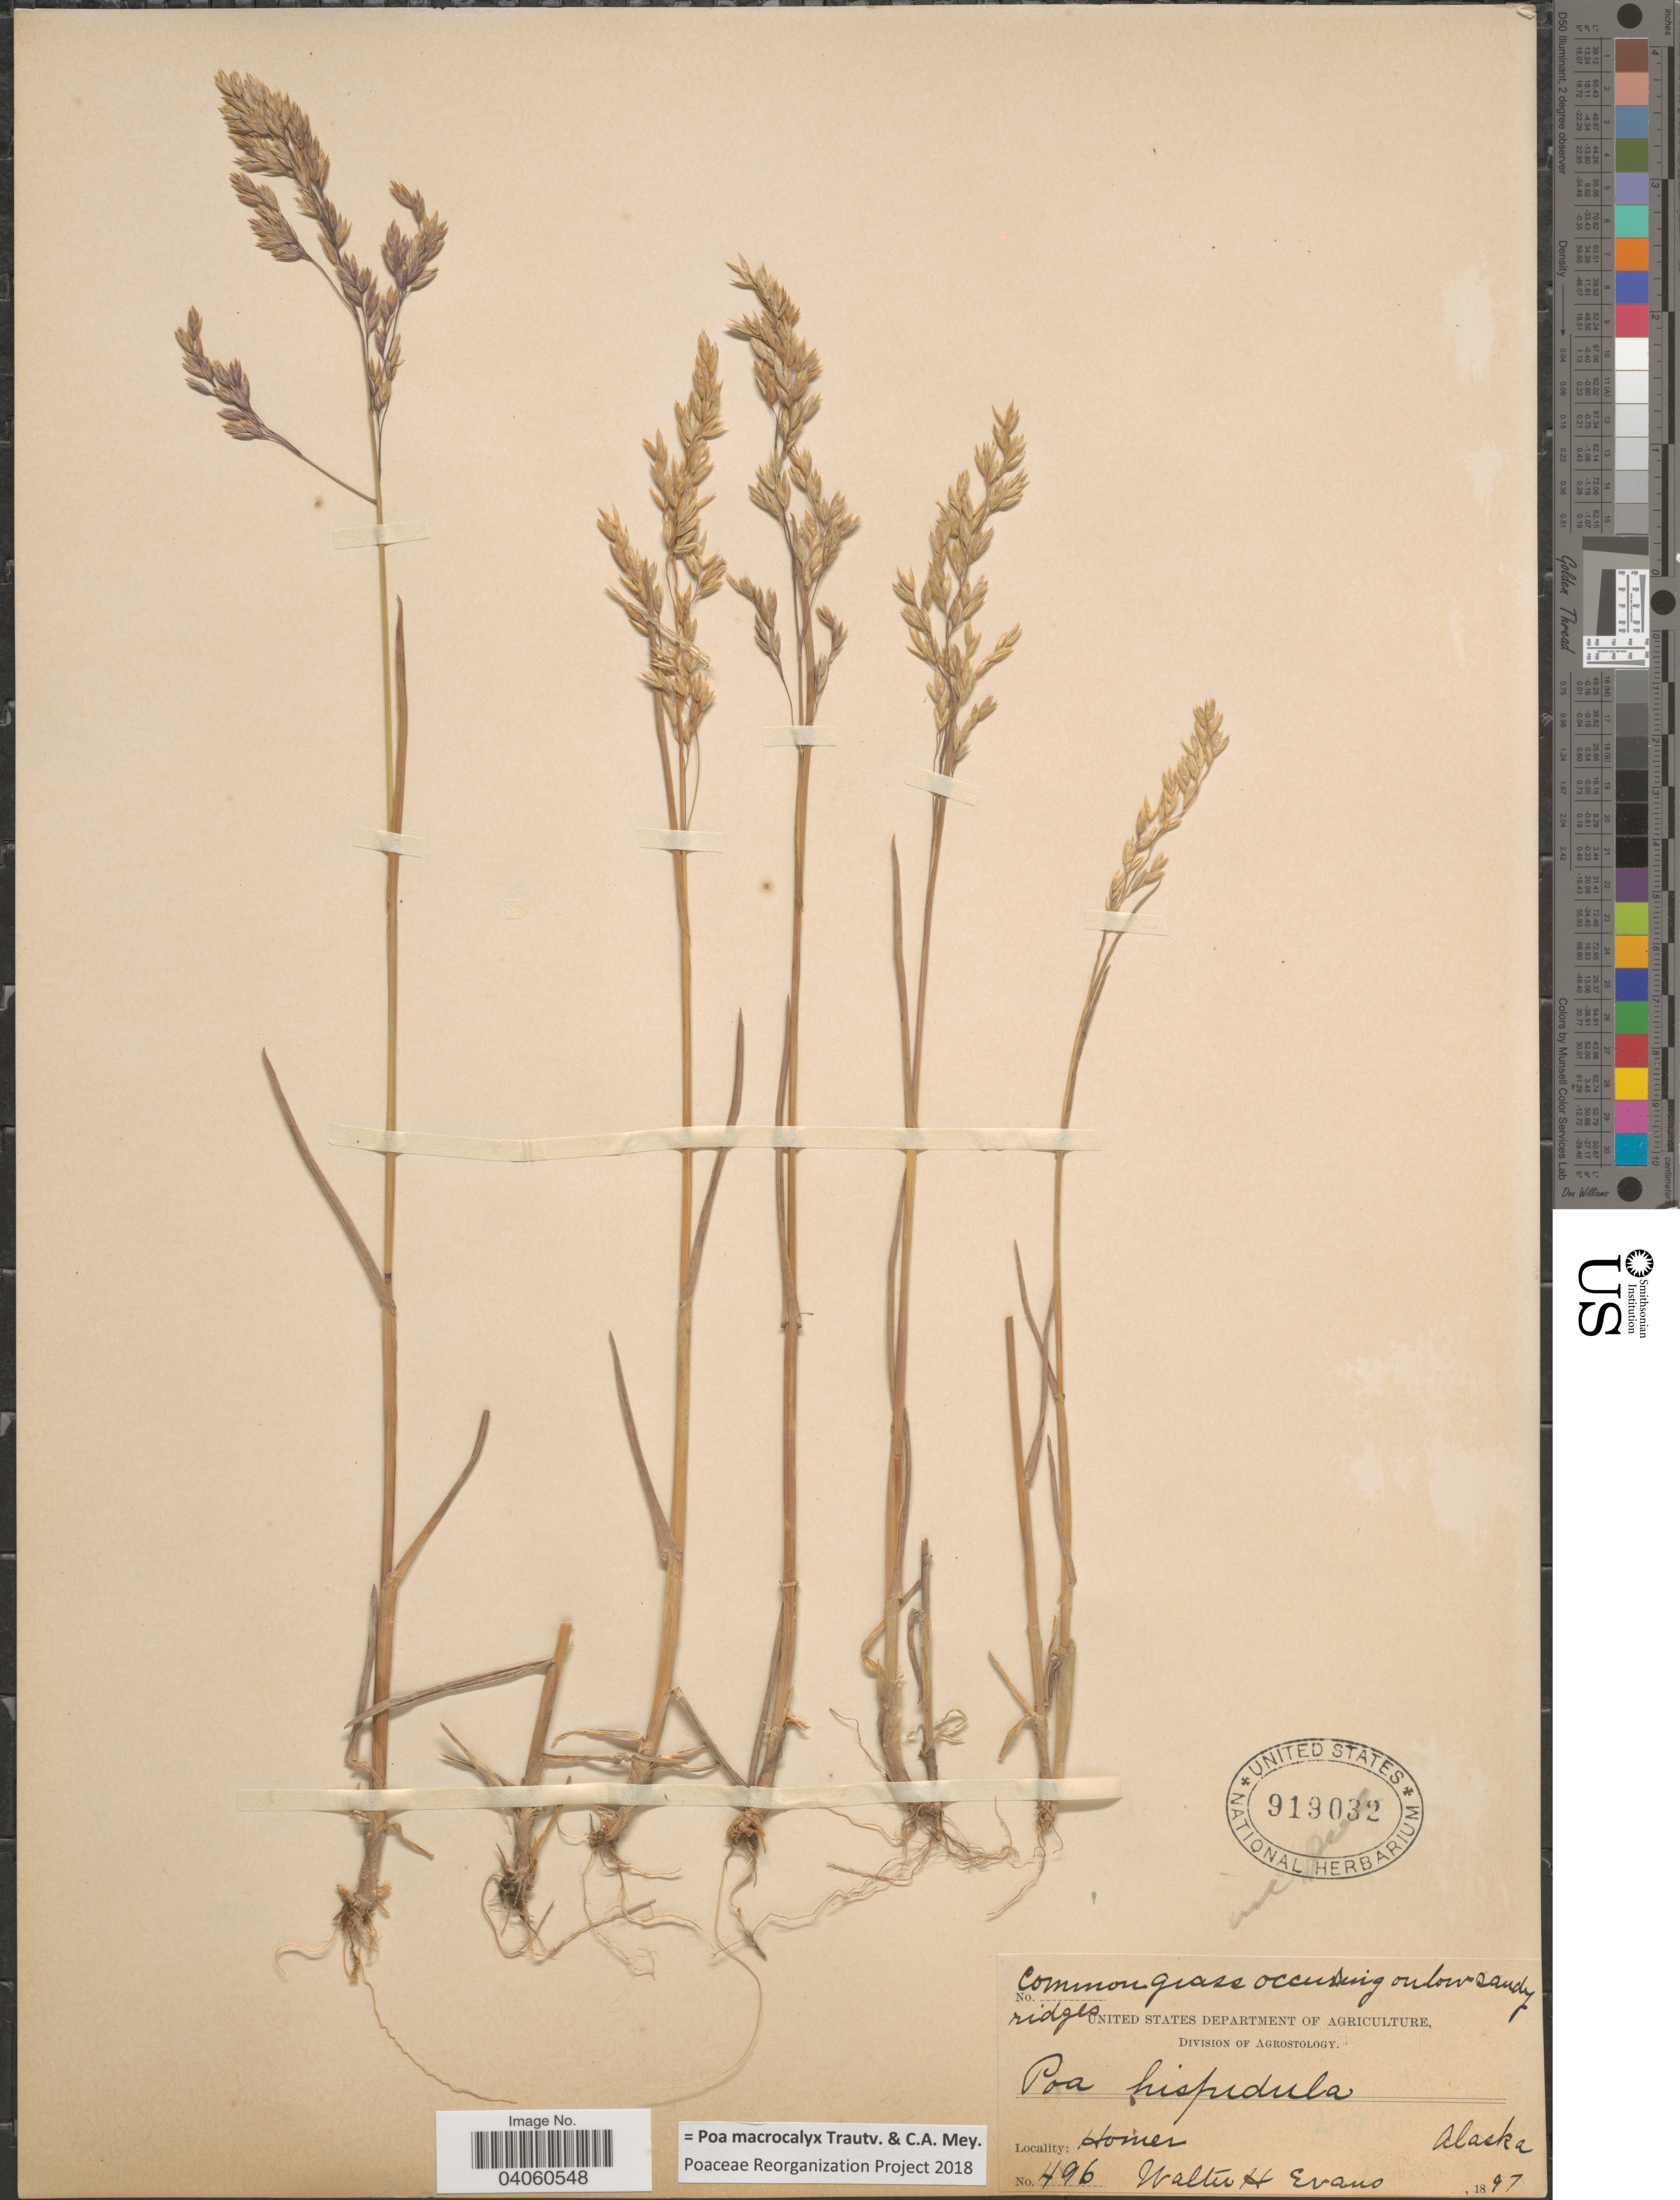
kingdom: Plantae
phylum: Tracheophyta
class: Liliopsida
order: Poales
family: Poaceae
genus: Poa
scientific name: Poa macrocalyx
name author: Trautv. & C.A. Mey.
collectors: W. H. Evans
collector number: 496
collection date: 1897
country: United States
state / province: Alaska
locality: Homer.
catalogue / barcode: US 919032